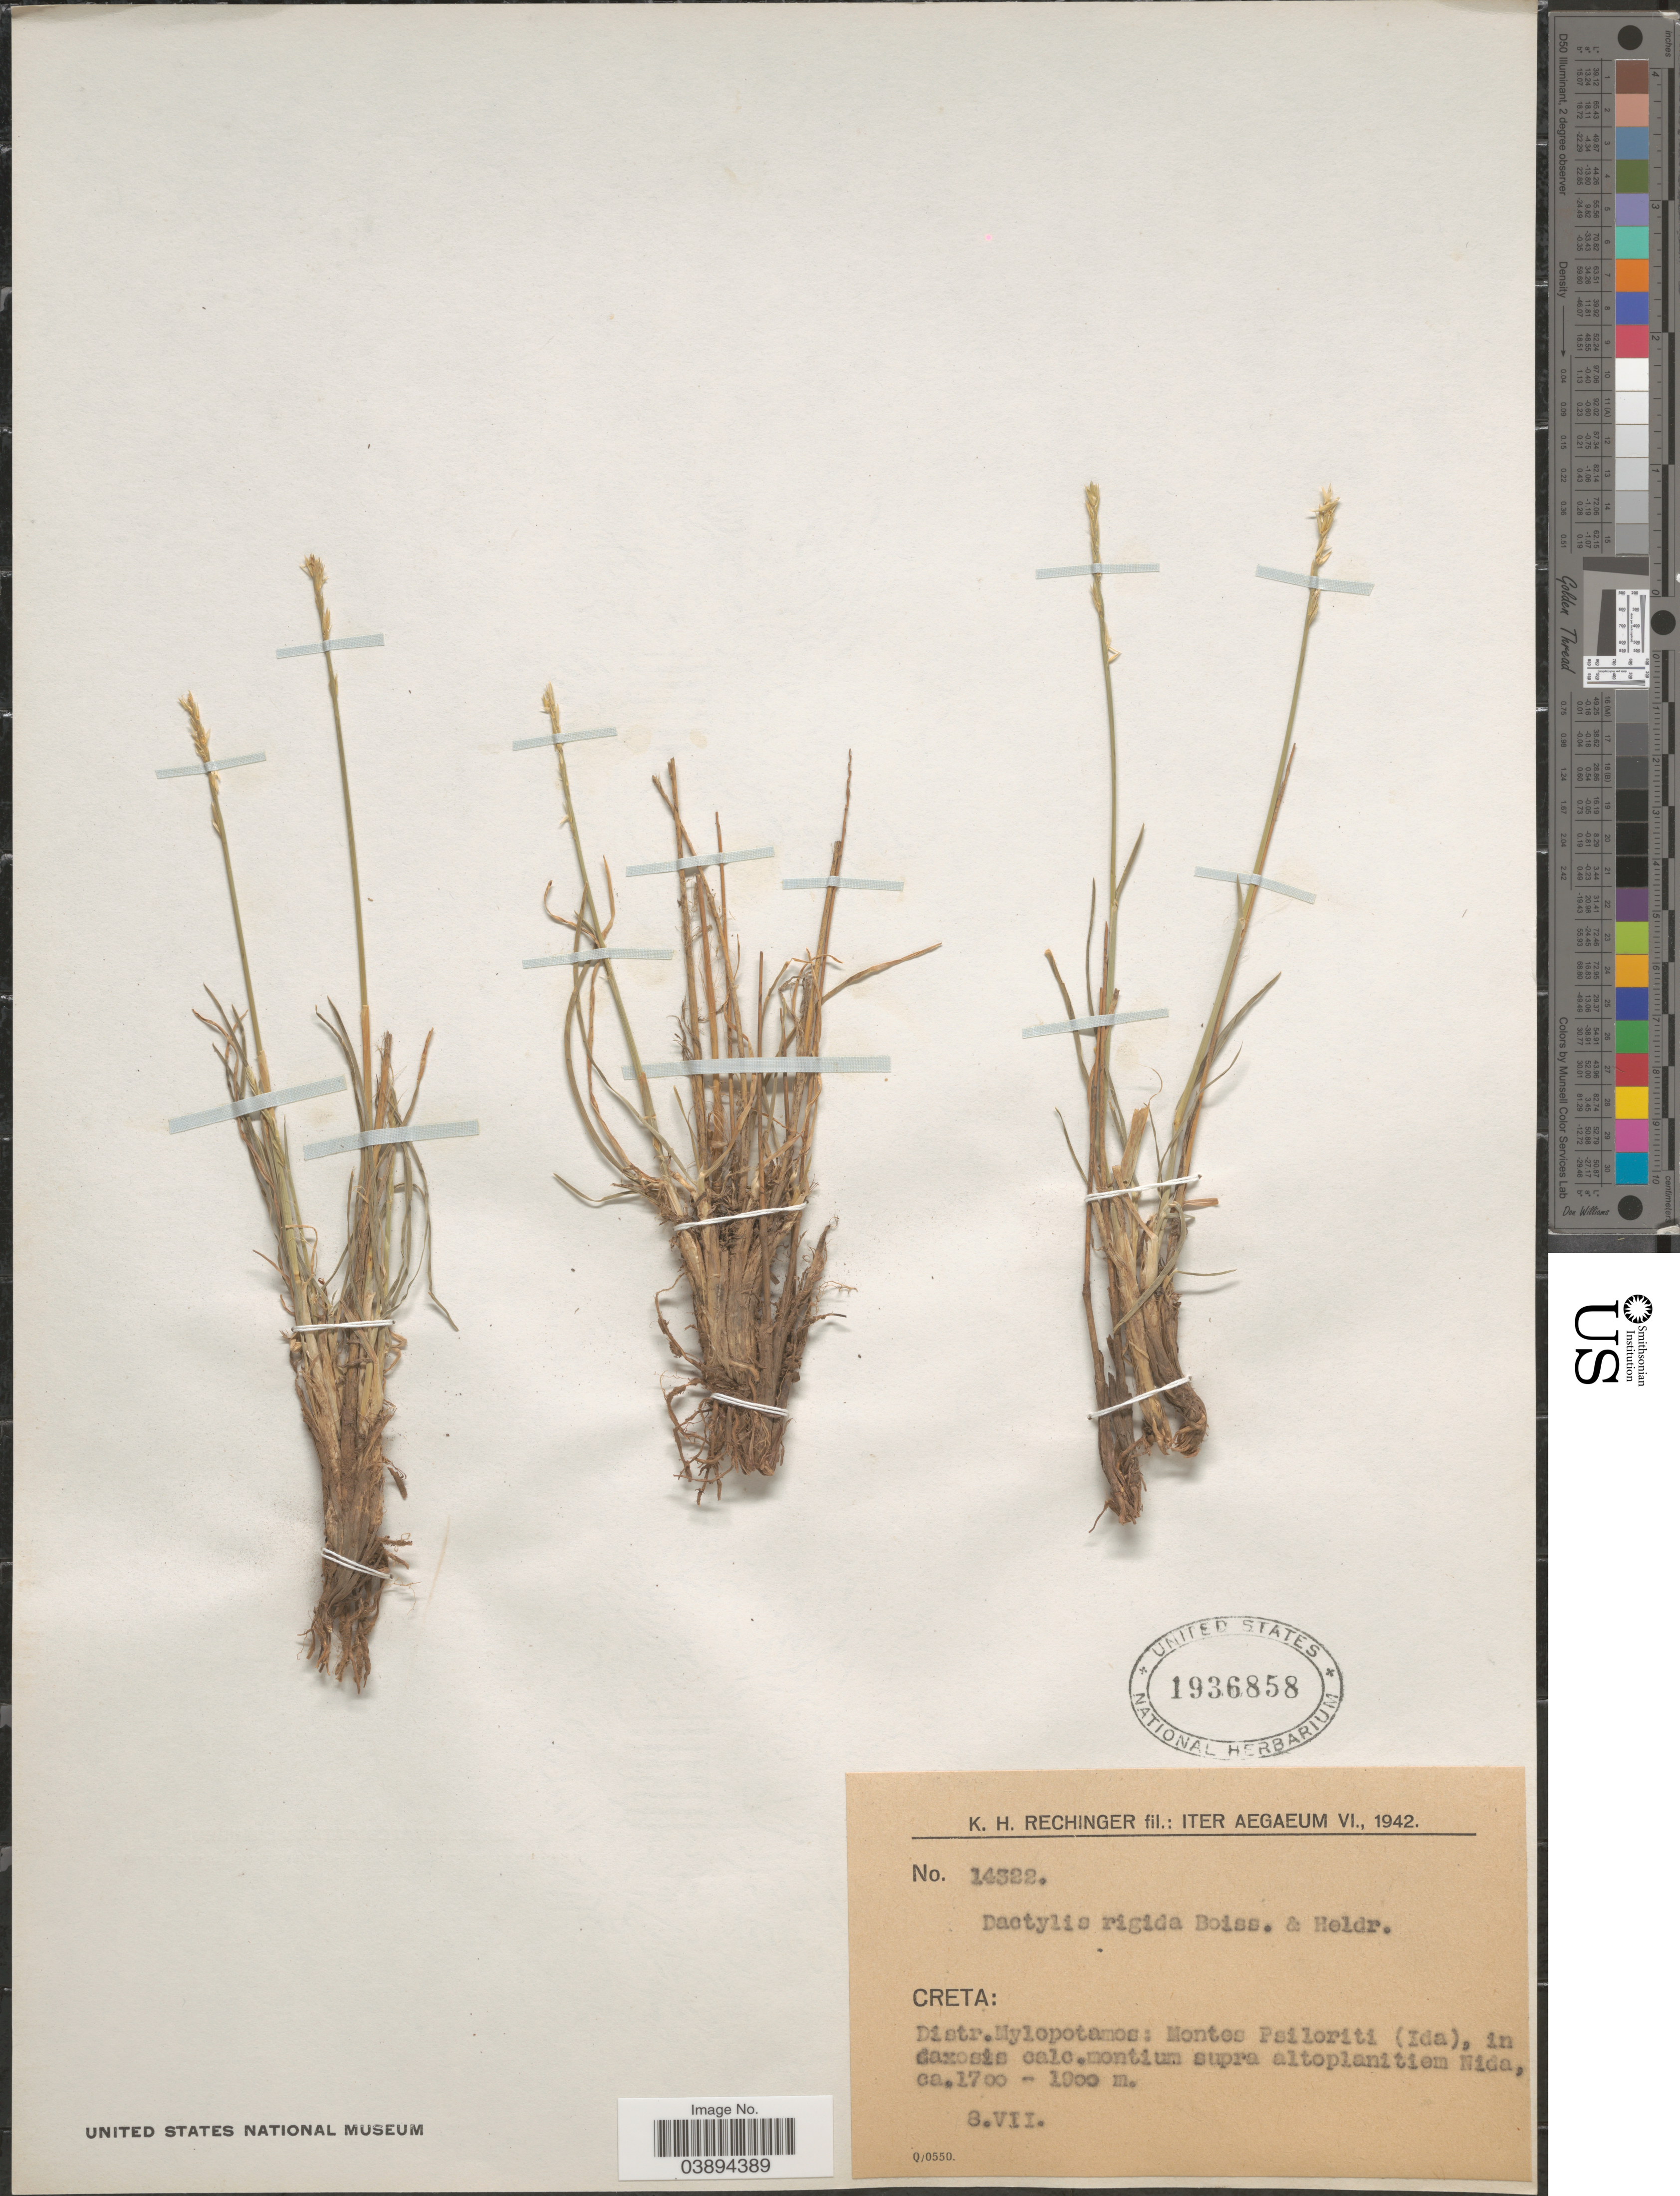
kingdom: Plantae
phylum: Tracheophyta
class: Liliopsida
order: Poales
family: Poaceae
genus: Dactylis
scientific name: Dactylis glomerata subsp. rigida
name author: (Boiss. & Heldr.) Hayek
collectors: K. H. Rechinger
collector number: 14322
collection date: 1942-07-08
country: Greece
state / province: Crete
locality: Iter Aegaeum VI. Creta: Distr. Mylopotamos: Montes Psiloriti (Ida), in saxosis calc. montium supra altoplanitiem Nida.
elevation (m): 1700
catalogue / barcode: US 1936858